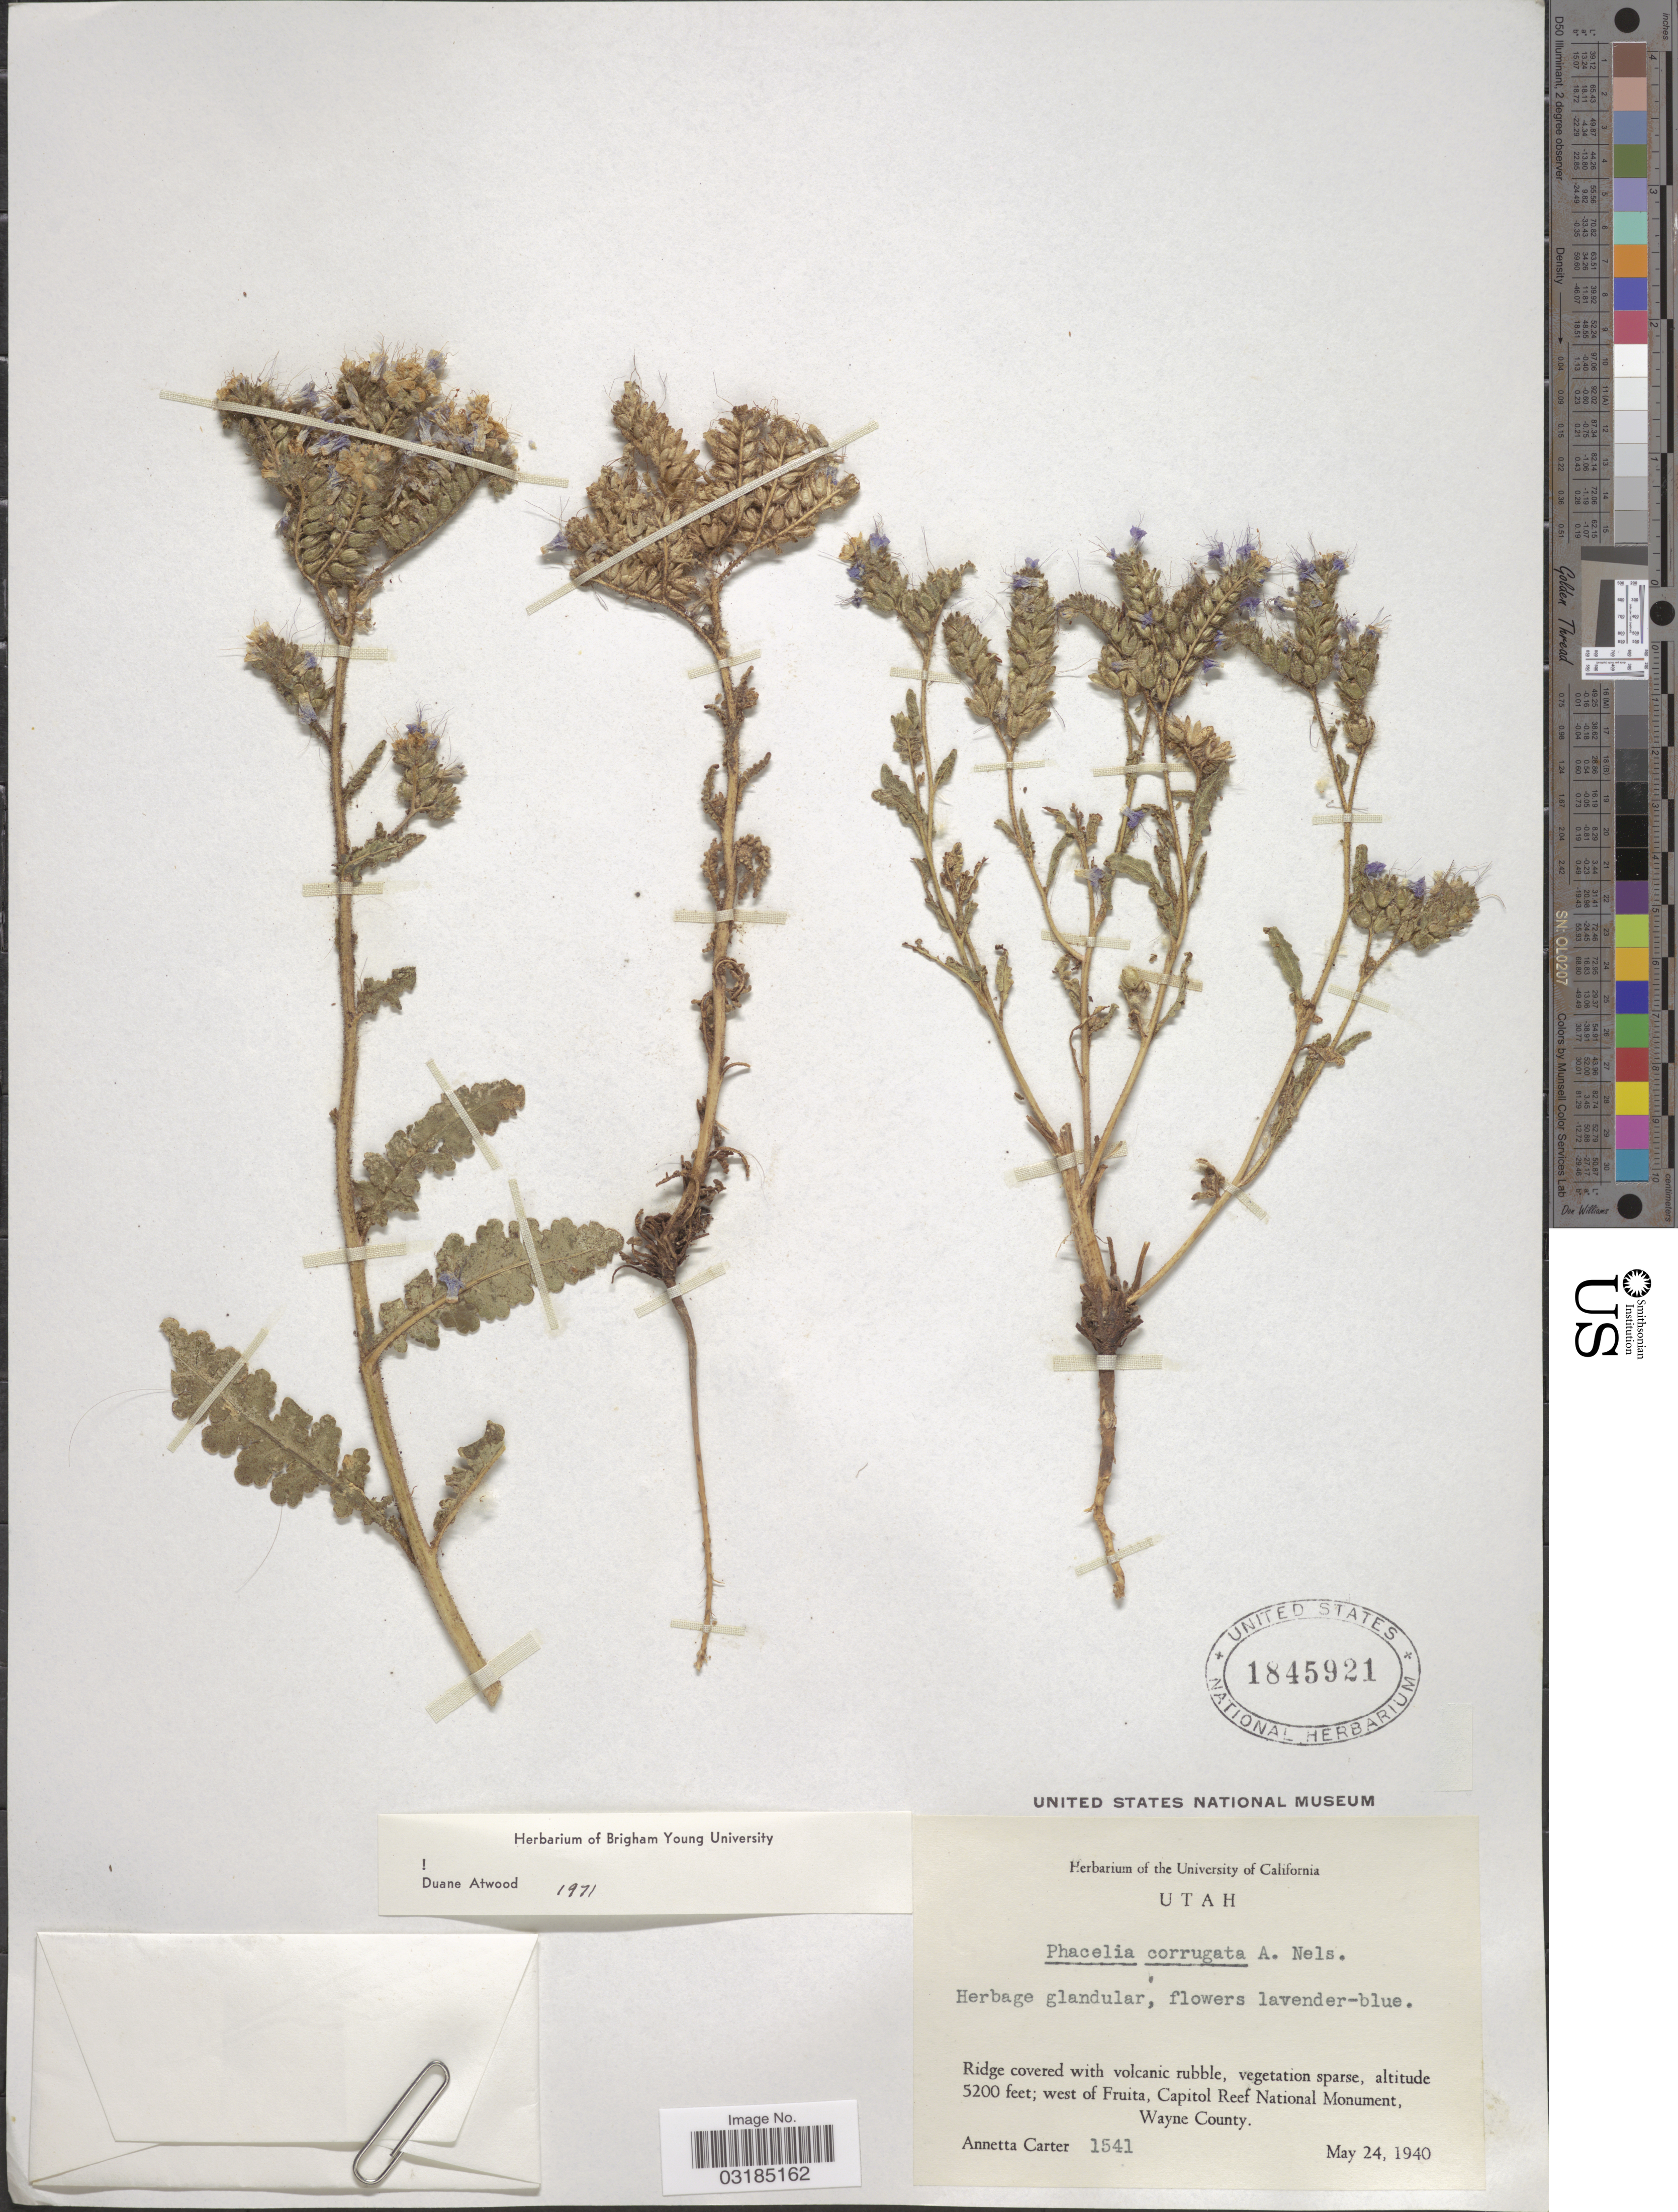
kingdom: Plantae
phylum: Tracheophyta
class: Magnoliopsida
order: Boraginales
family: Hydrophyllaceae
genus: Phacelia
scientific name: Phacelia corrugata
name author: A. Nelson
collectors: A. Carter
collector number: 1541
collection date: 1940-05-24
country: United States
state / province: Utah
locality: West of Fruita, Capitol Reef National Monument, Wayne County.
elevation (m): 1585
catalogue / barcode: US 1845921